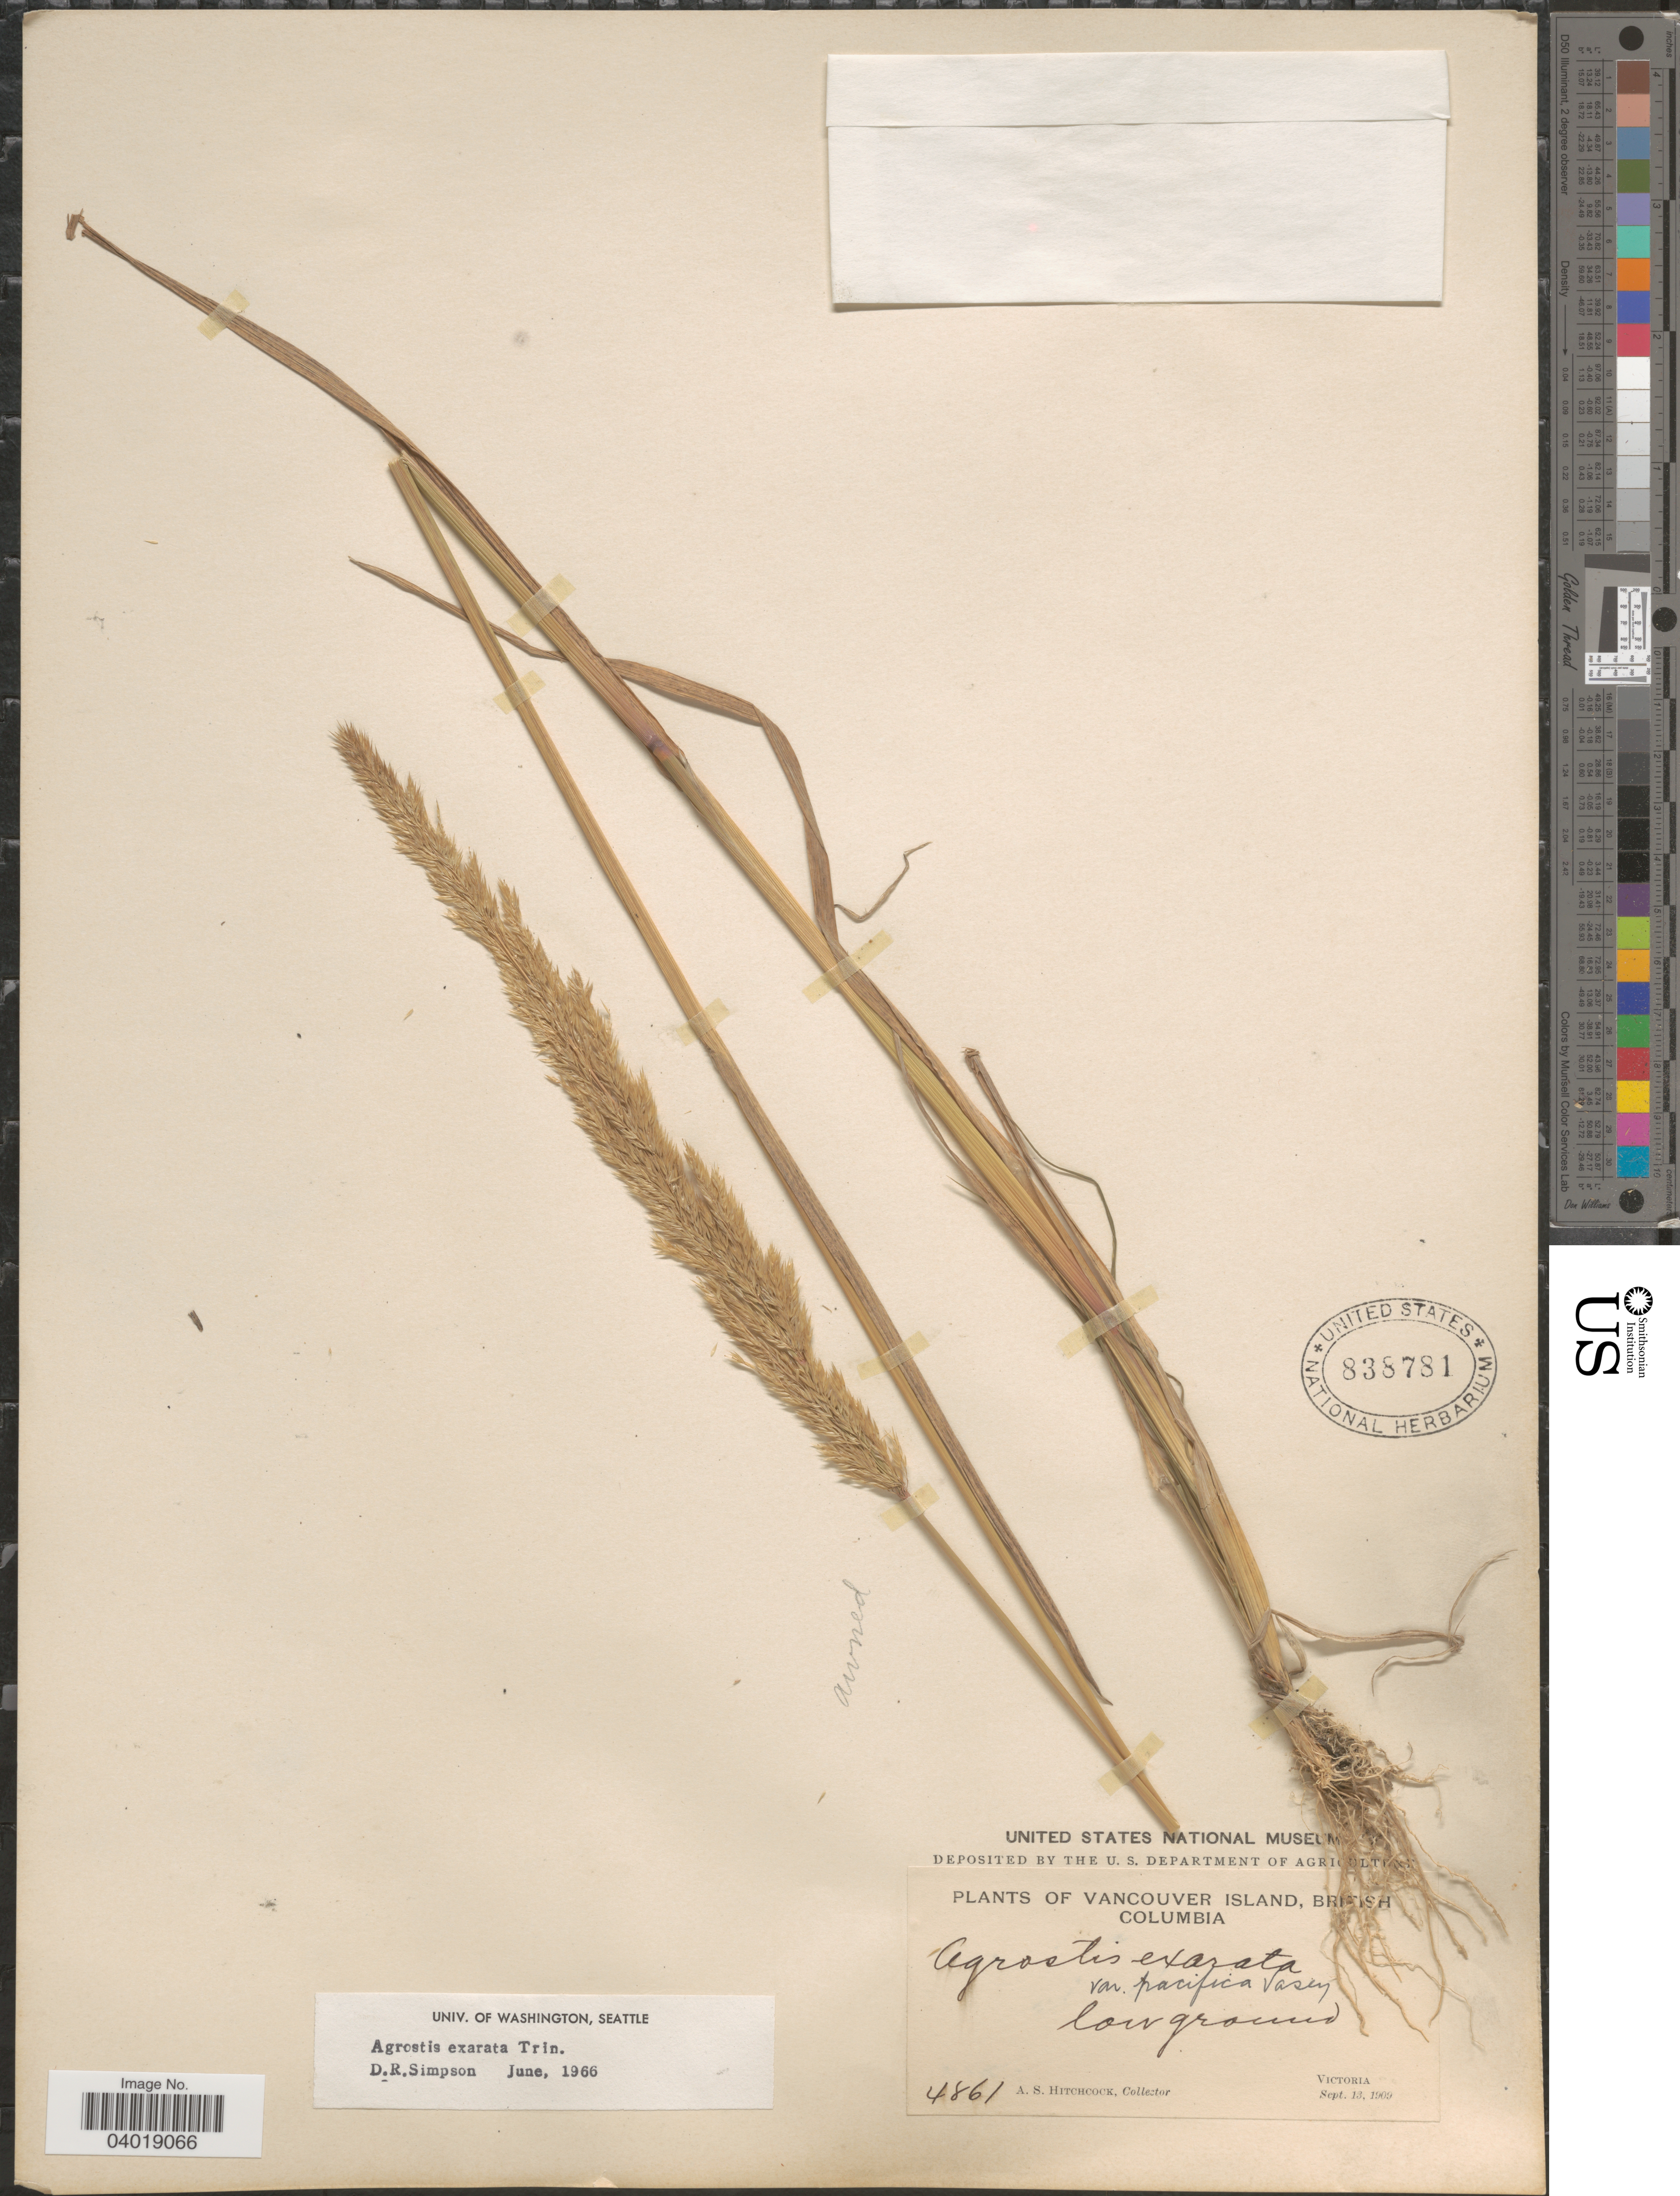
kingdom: Plantae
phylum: Tracheophyta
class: Liliopsida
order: Poales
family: Poaceae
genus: Agrostis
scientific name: Agrostis exarata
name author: Trin.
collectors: A. S. Hitchcock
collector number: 4861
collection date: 1909-09-13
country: Canada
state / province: British Columbia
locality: Vancouver Island. Victoria.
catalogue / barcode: US 838781